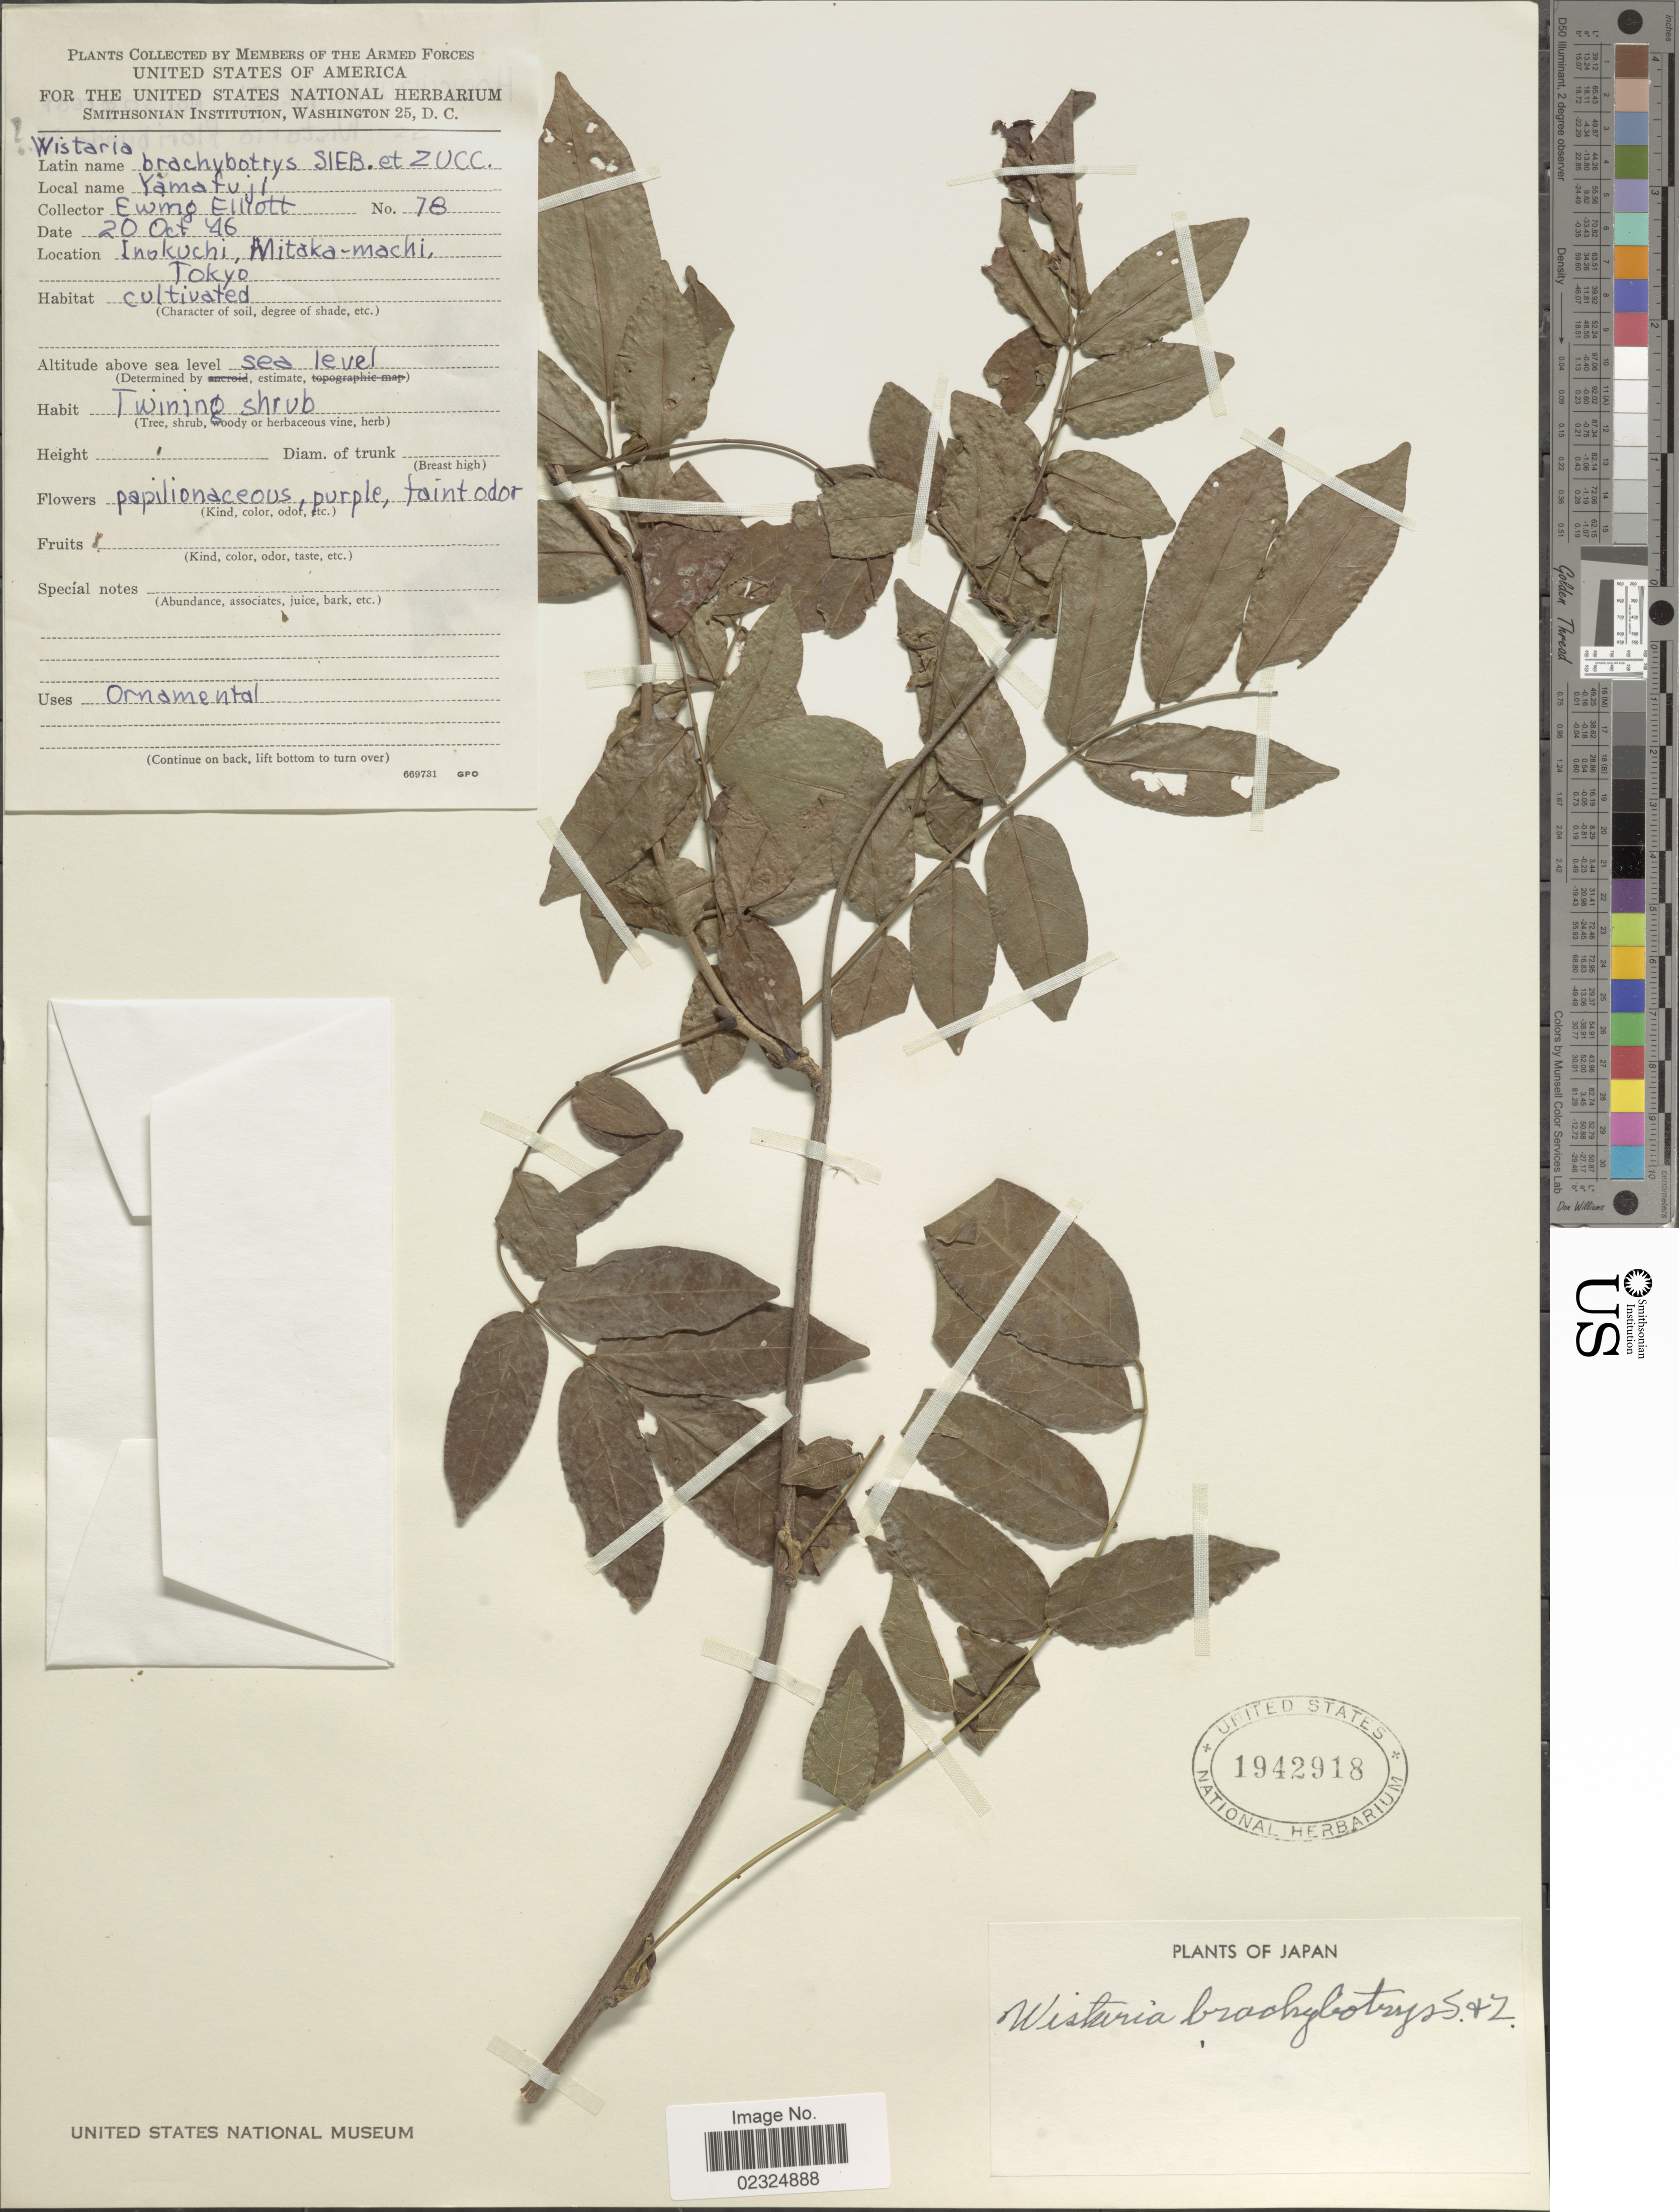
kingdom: Plantae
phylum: Tracheophyta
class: Magnoliopsida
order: Fabales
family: Fabaceae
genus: Wisteria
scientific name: Wisteria brachybotrys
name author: Siebold & Zucc.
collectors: E. Elliott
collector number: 78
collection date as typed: Transcribed d/m/y: 20/10/76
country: Japan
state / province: Tokyo, Federal City of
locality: Inokuchi, Mitaka-machi, cultivated.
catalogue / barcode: US 1942918